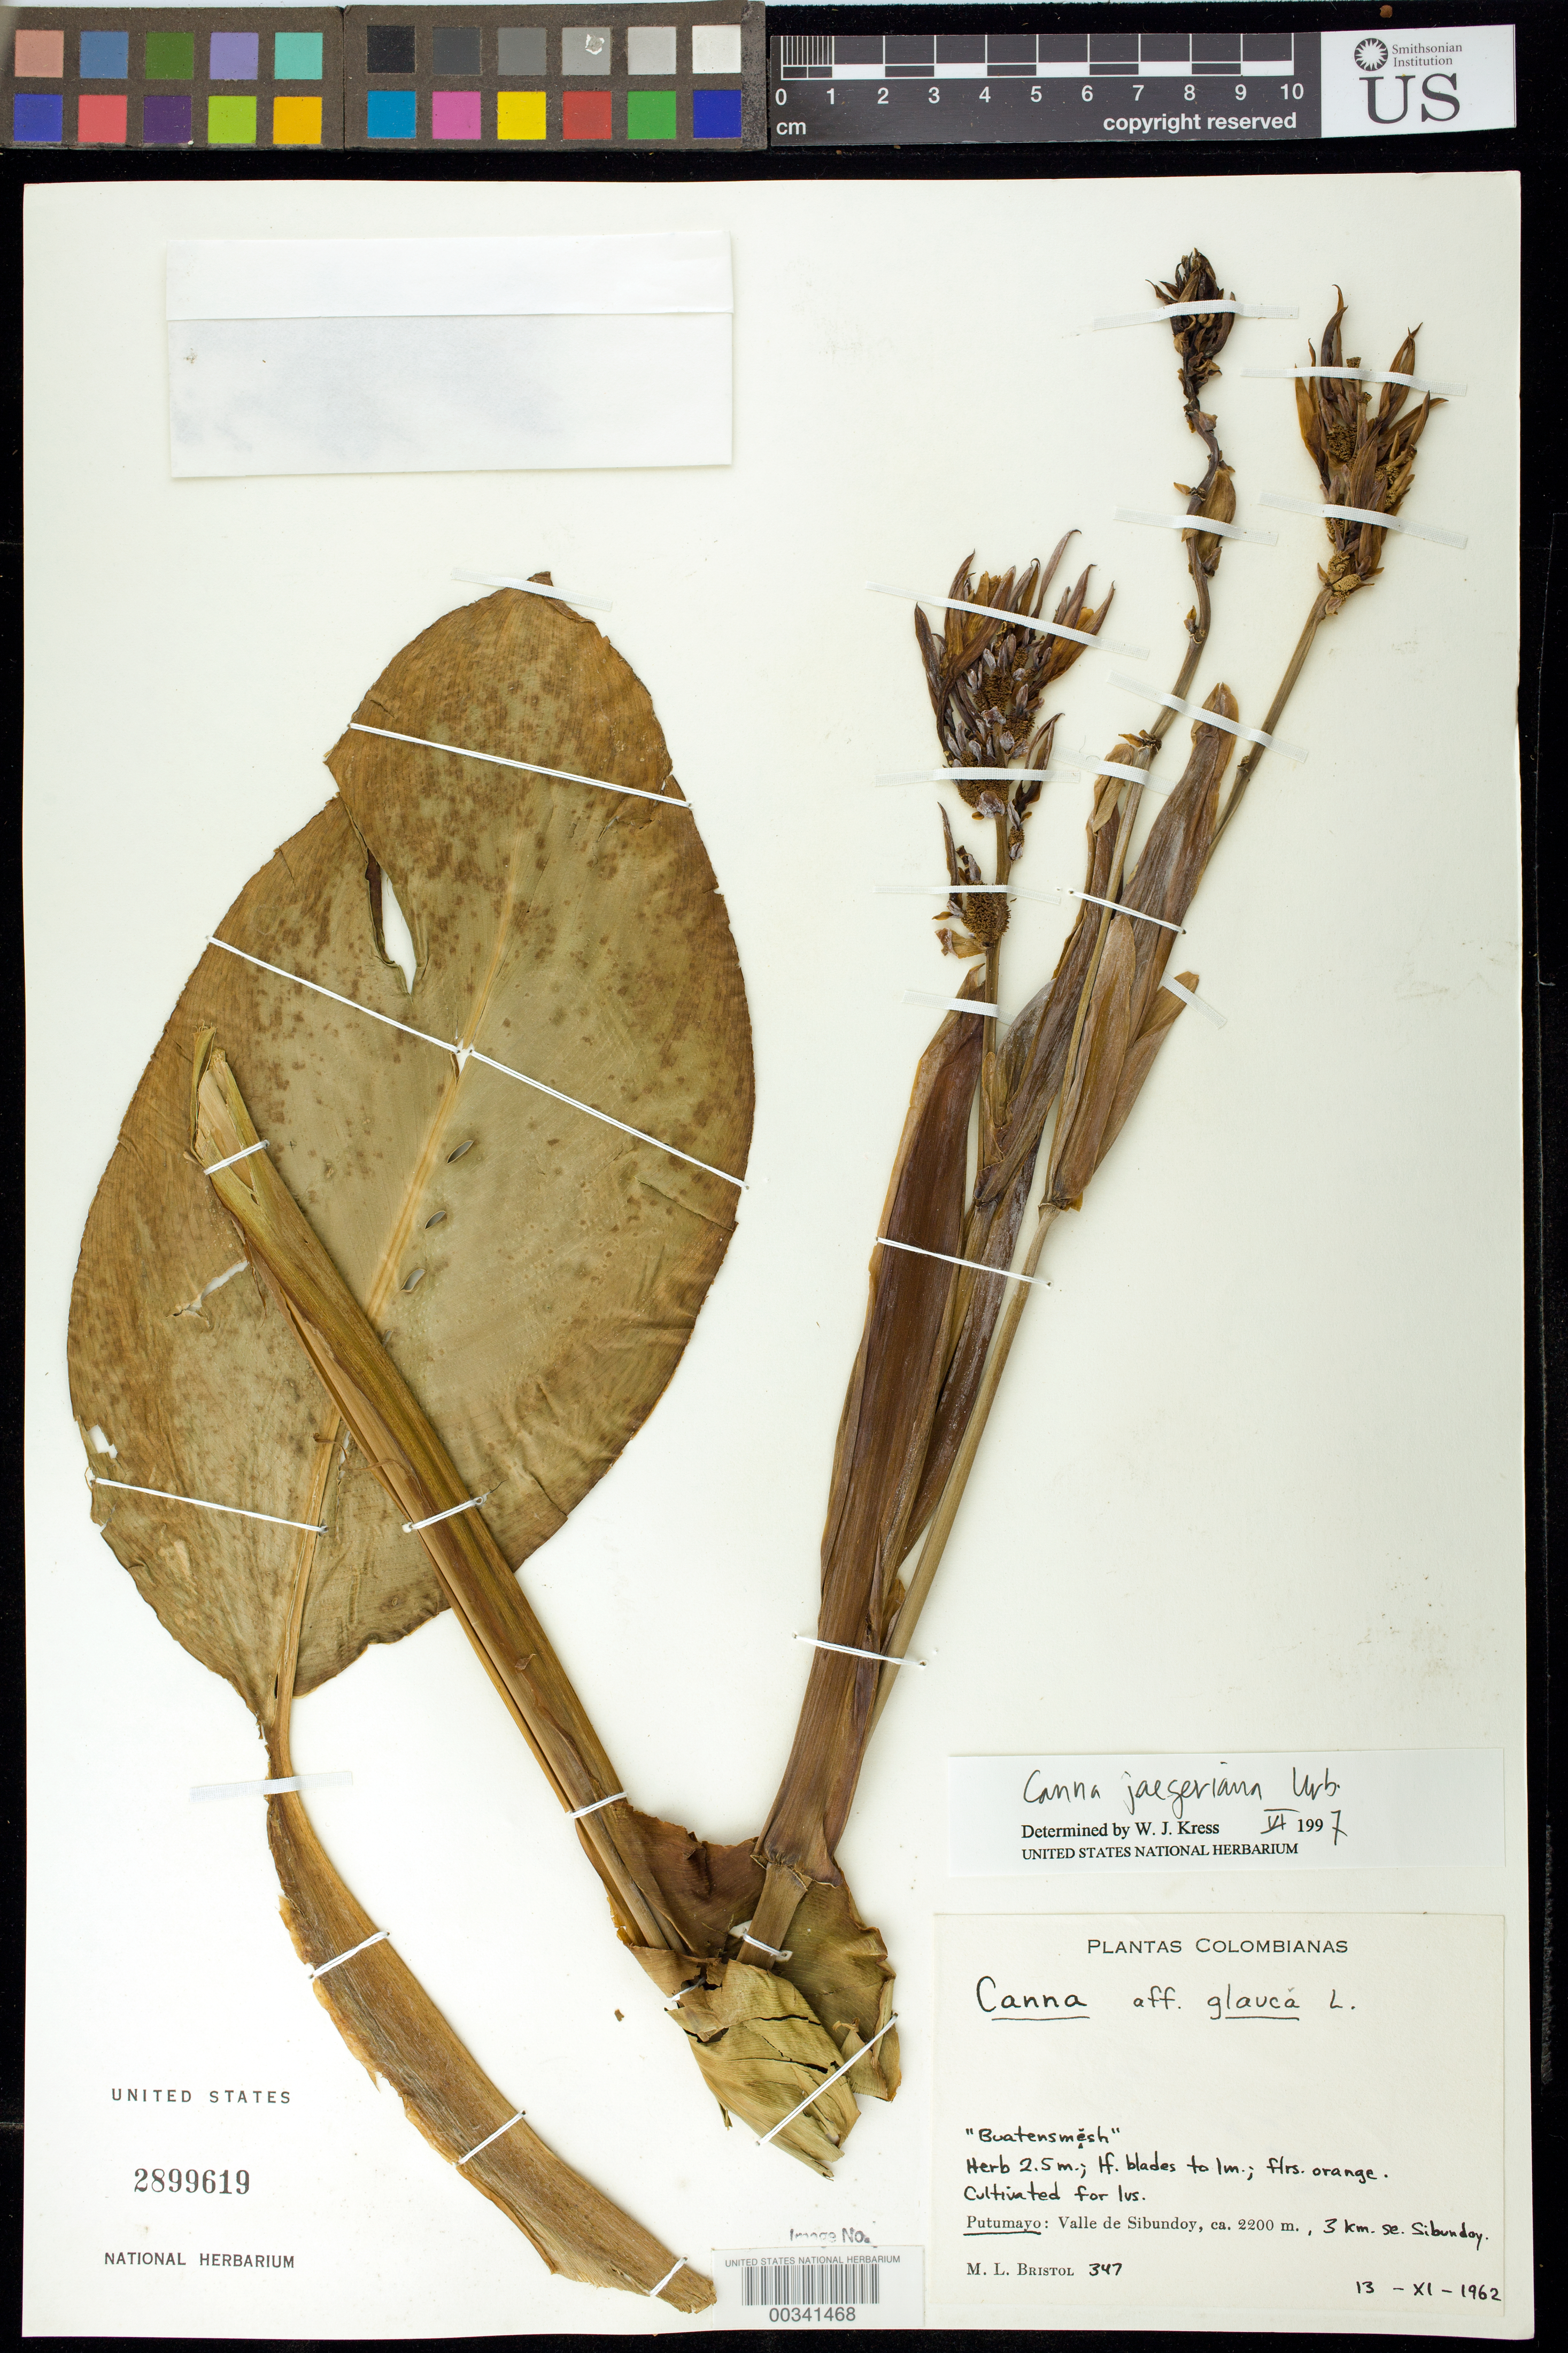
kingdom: Plantae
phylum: Tracheophyta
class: Liliopsida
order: Zingiberales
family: Cannaceae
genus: Canna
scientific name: Canna jaegeriana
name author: Urb.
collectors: M. L. Bristol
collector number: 347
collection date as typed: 13 Nov 1962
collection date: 1962-11-13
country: Colombia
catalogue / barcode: US 2899619